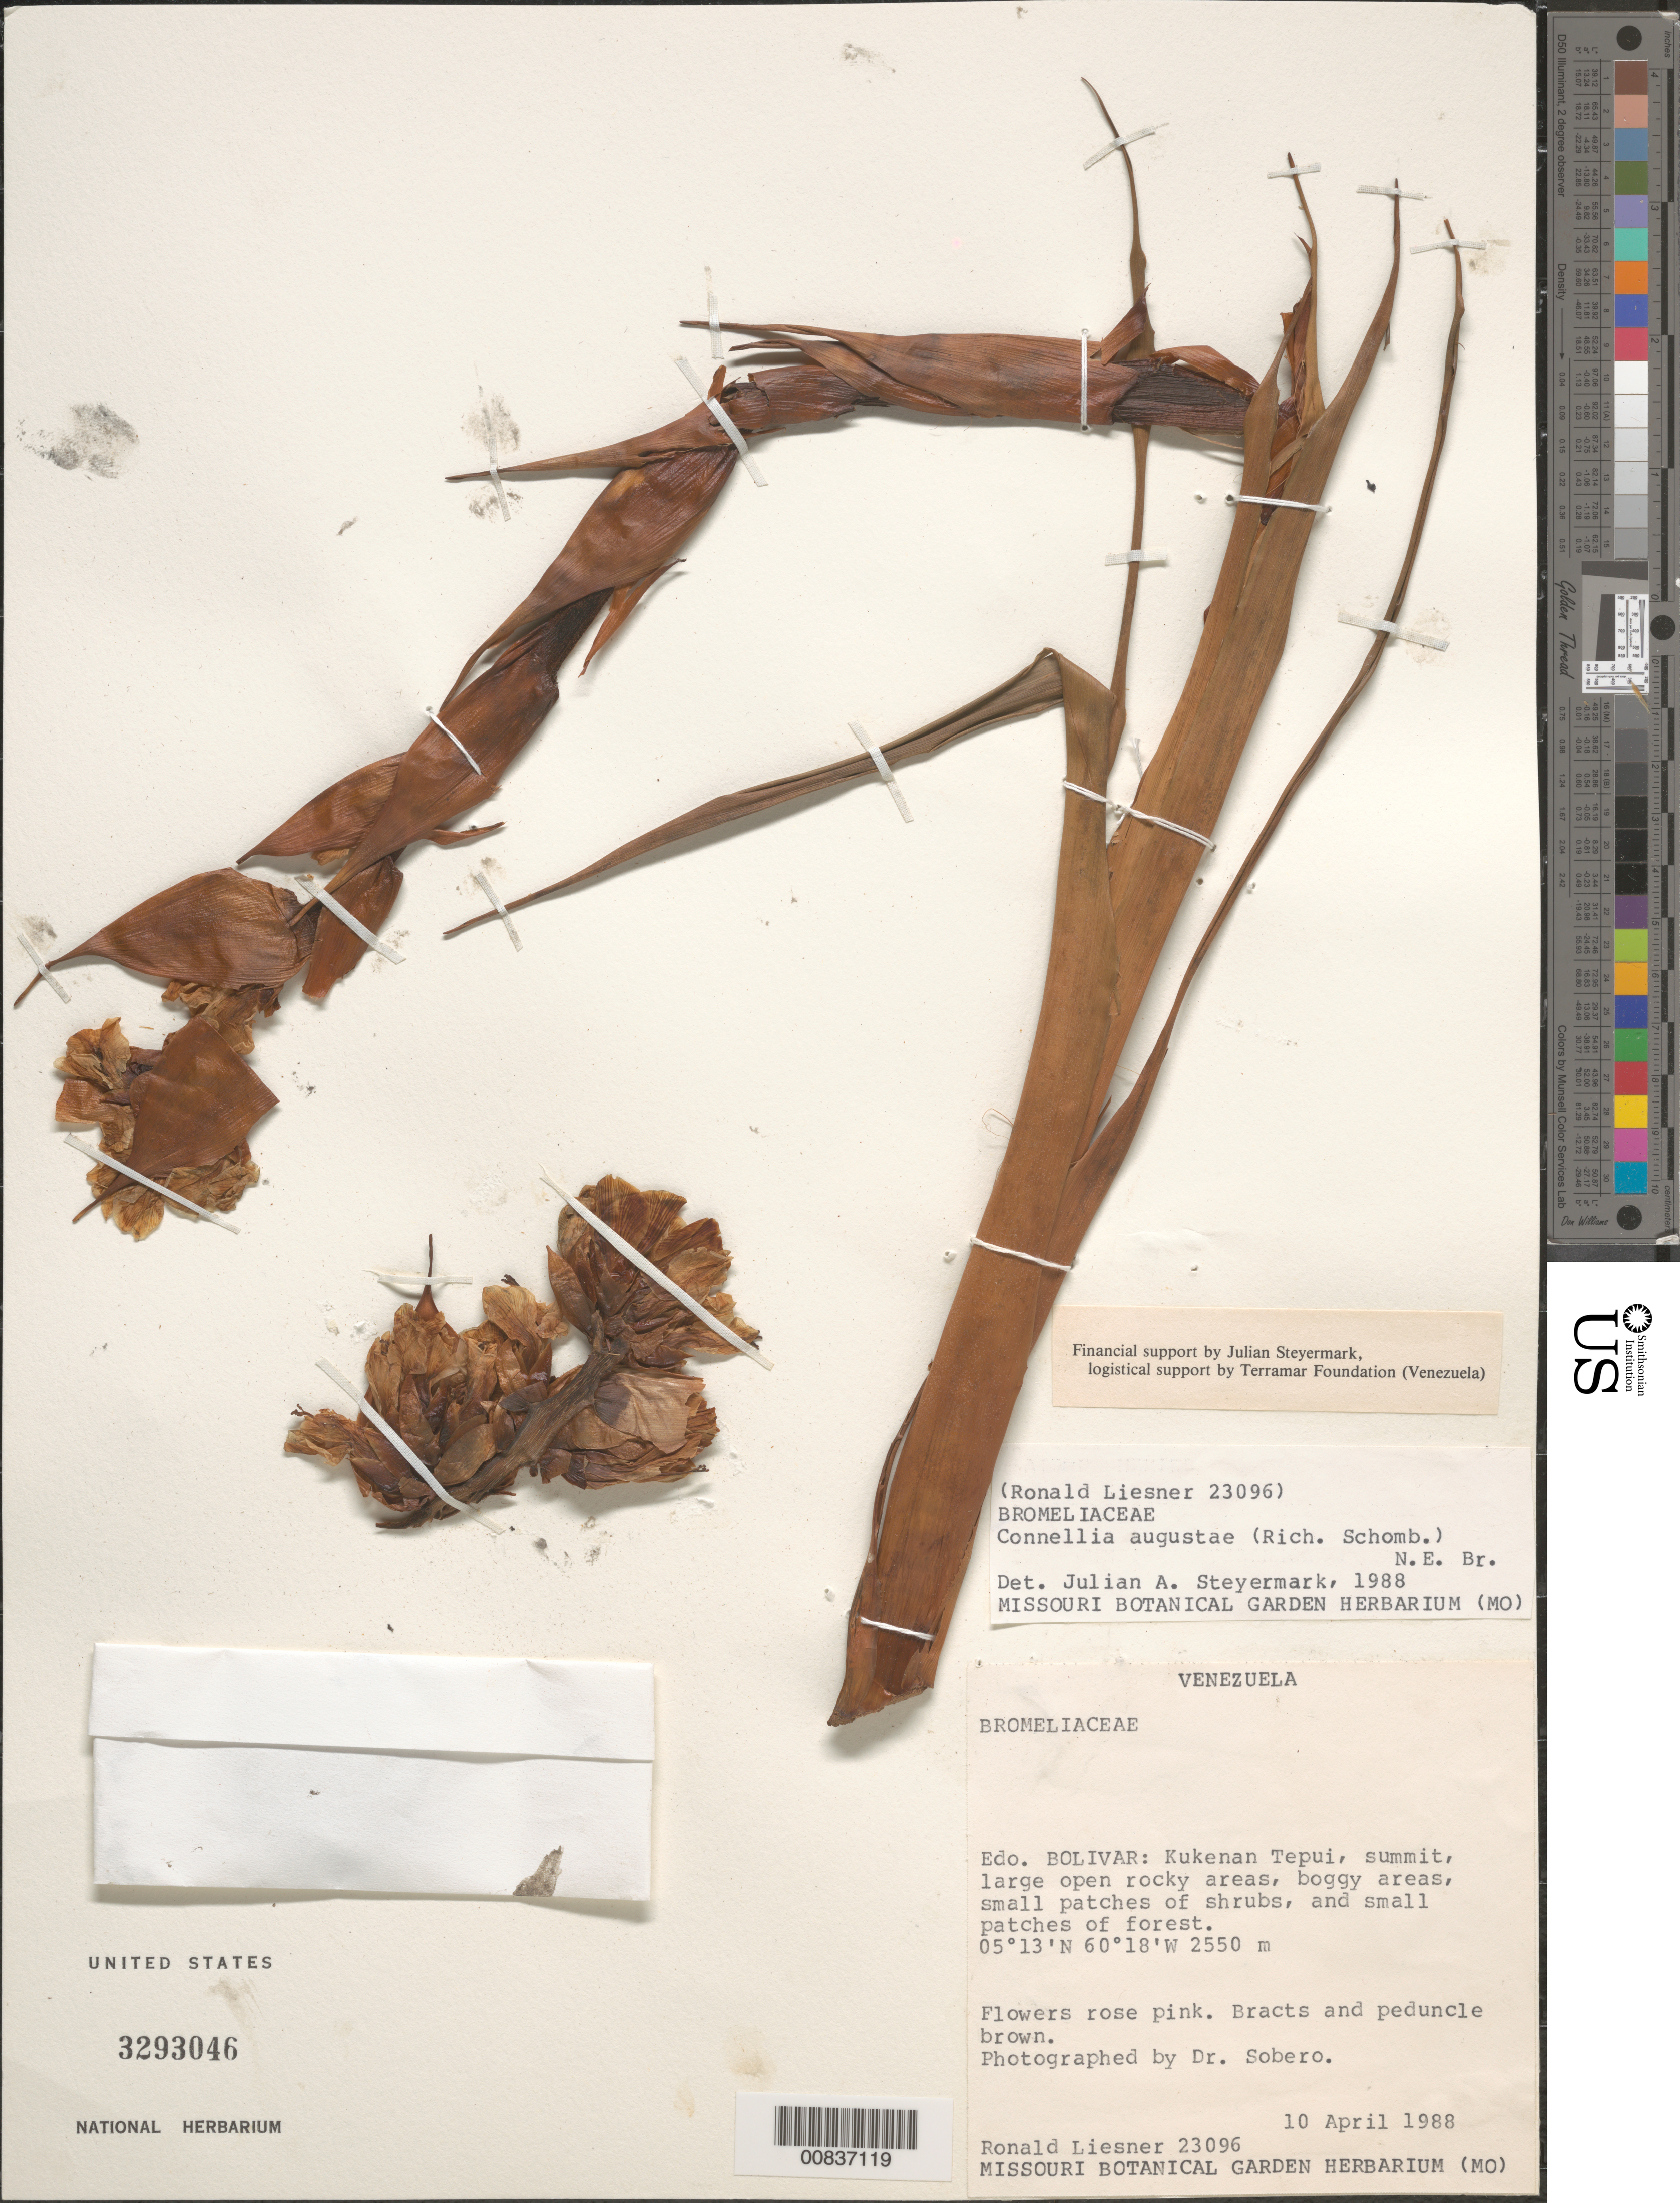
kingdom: Plantae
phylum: Tracheophyta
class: Liliopsida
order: Poales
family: Bromeliaceae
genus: Connellia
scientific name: Connellia augustae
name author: N.E. Br.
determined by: Steyermark, Julian A., (VEN)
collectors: R. L. Liesner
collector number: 23096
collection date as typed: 10-Apr-88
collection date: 1988-04-10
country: Venezuela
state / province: Bolívar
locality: Kukenan tepuí, summit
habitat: Large open rocky areas, boggy areas, small patches of shrubs, small patches of forest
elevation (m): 2550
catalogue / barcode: US 3293046